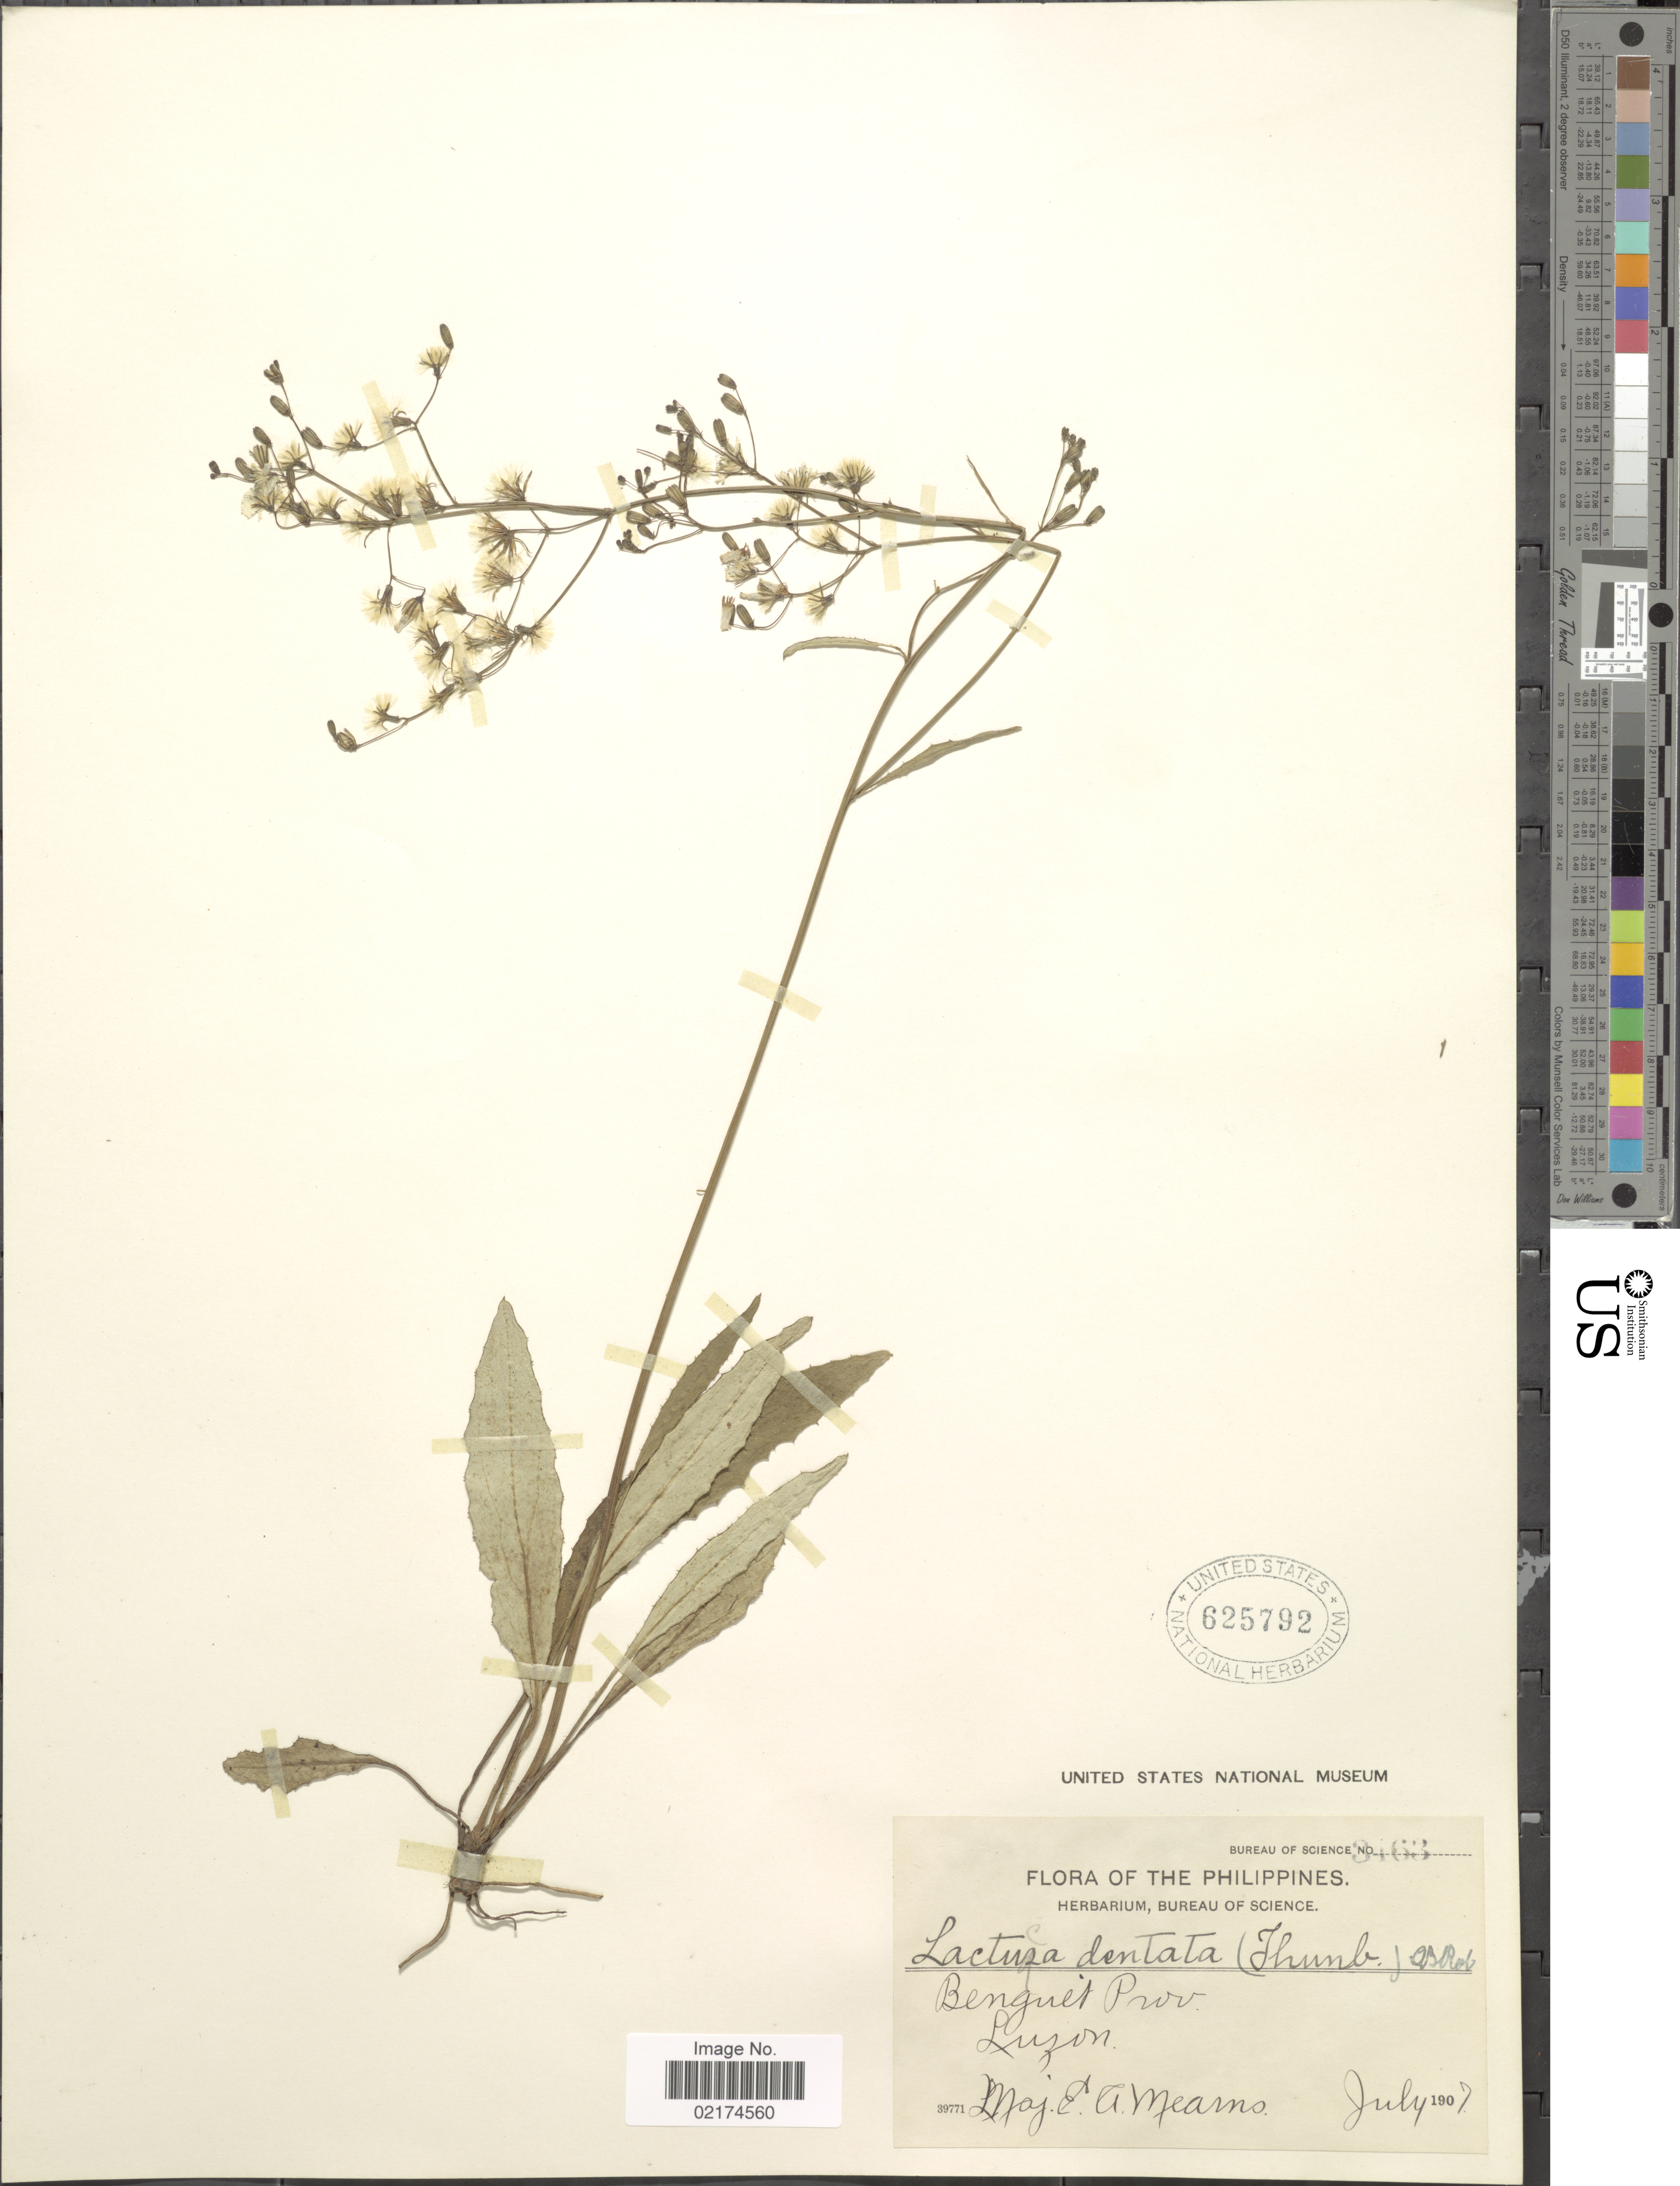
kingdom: Plantae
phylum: Tracheophyta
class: Magnoliopsida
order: Asterales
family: Asteraceae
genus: Ixeridium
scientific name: Ixeridium dentatum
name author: (Thunb.) Tzvelev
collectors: E. A. Mearns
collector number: Bureau Of Science 3463*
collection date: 1907-07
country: Philippines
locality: Benguet Province, Luzon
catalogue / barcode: US 625792